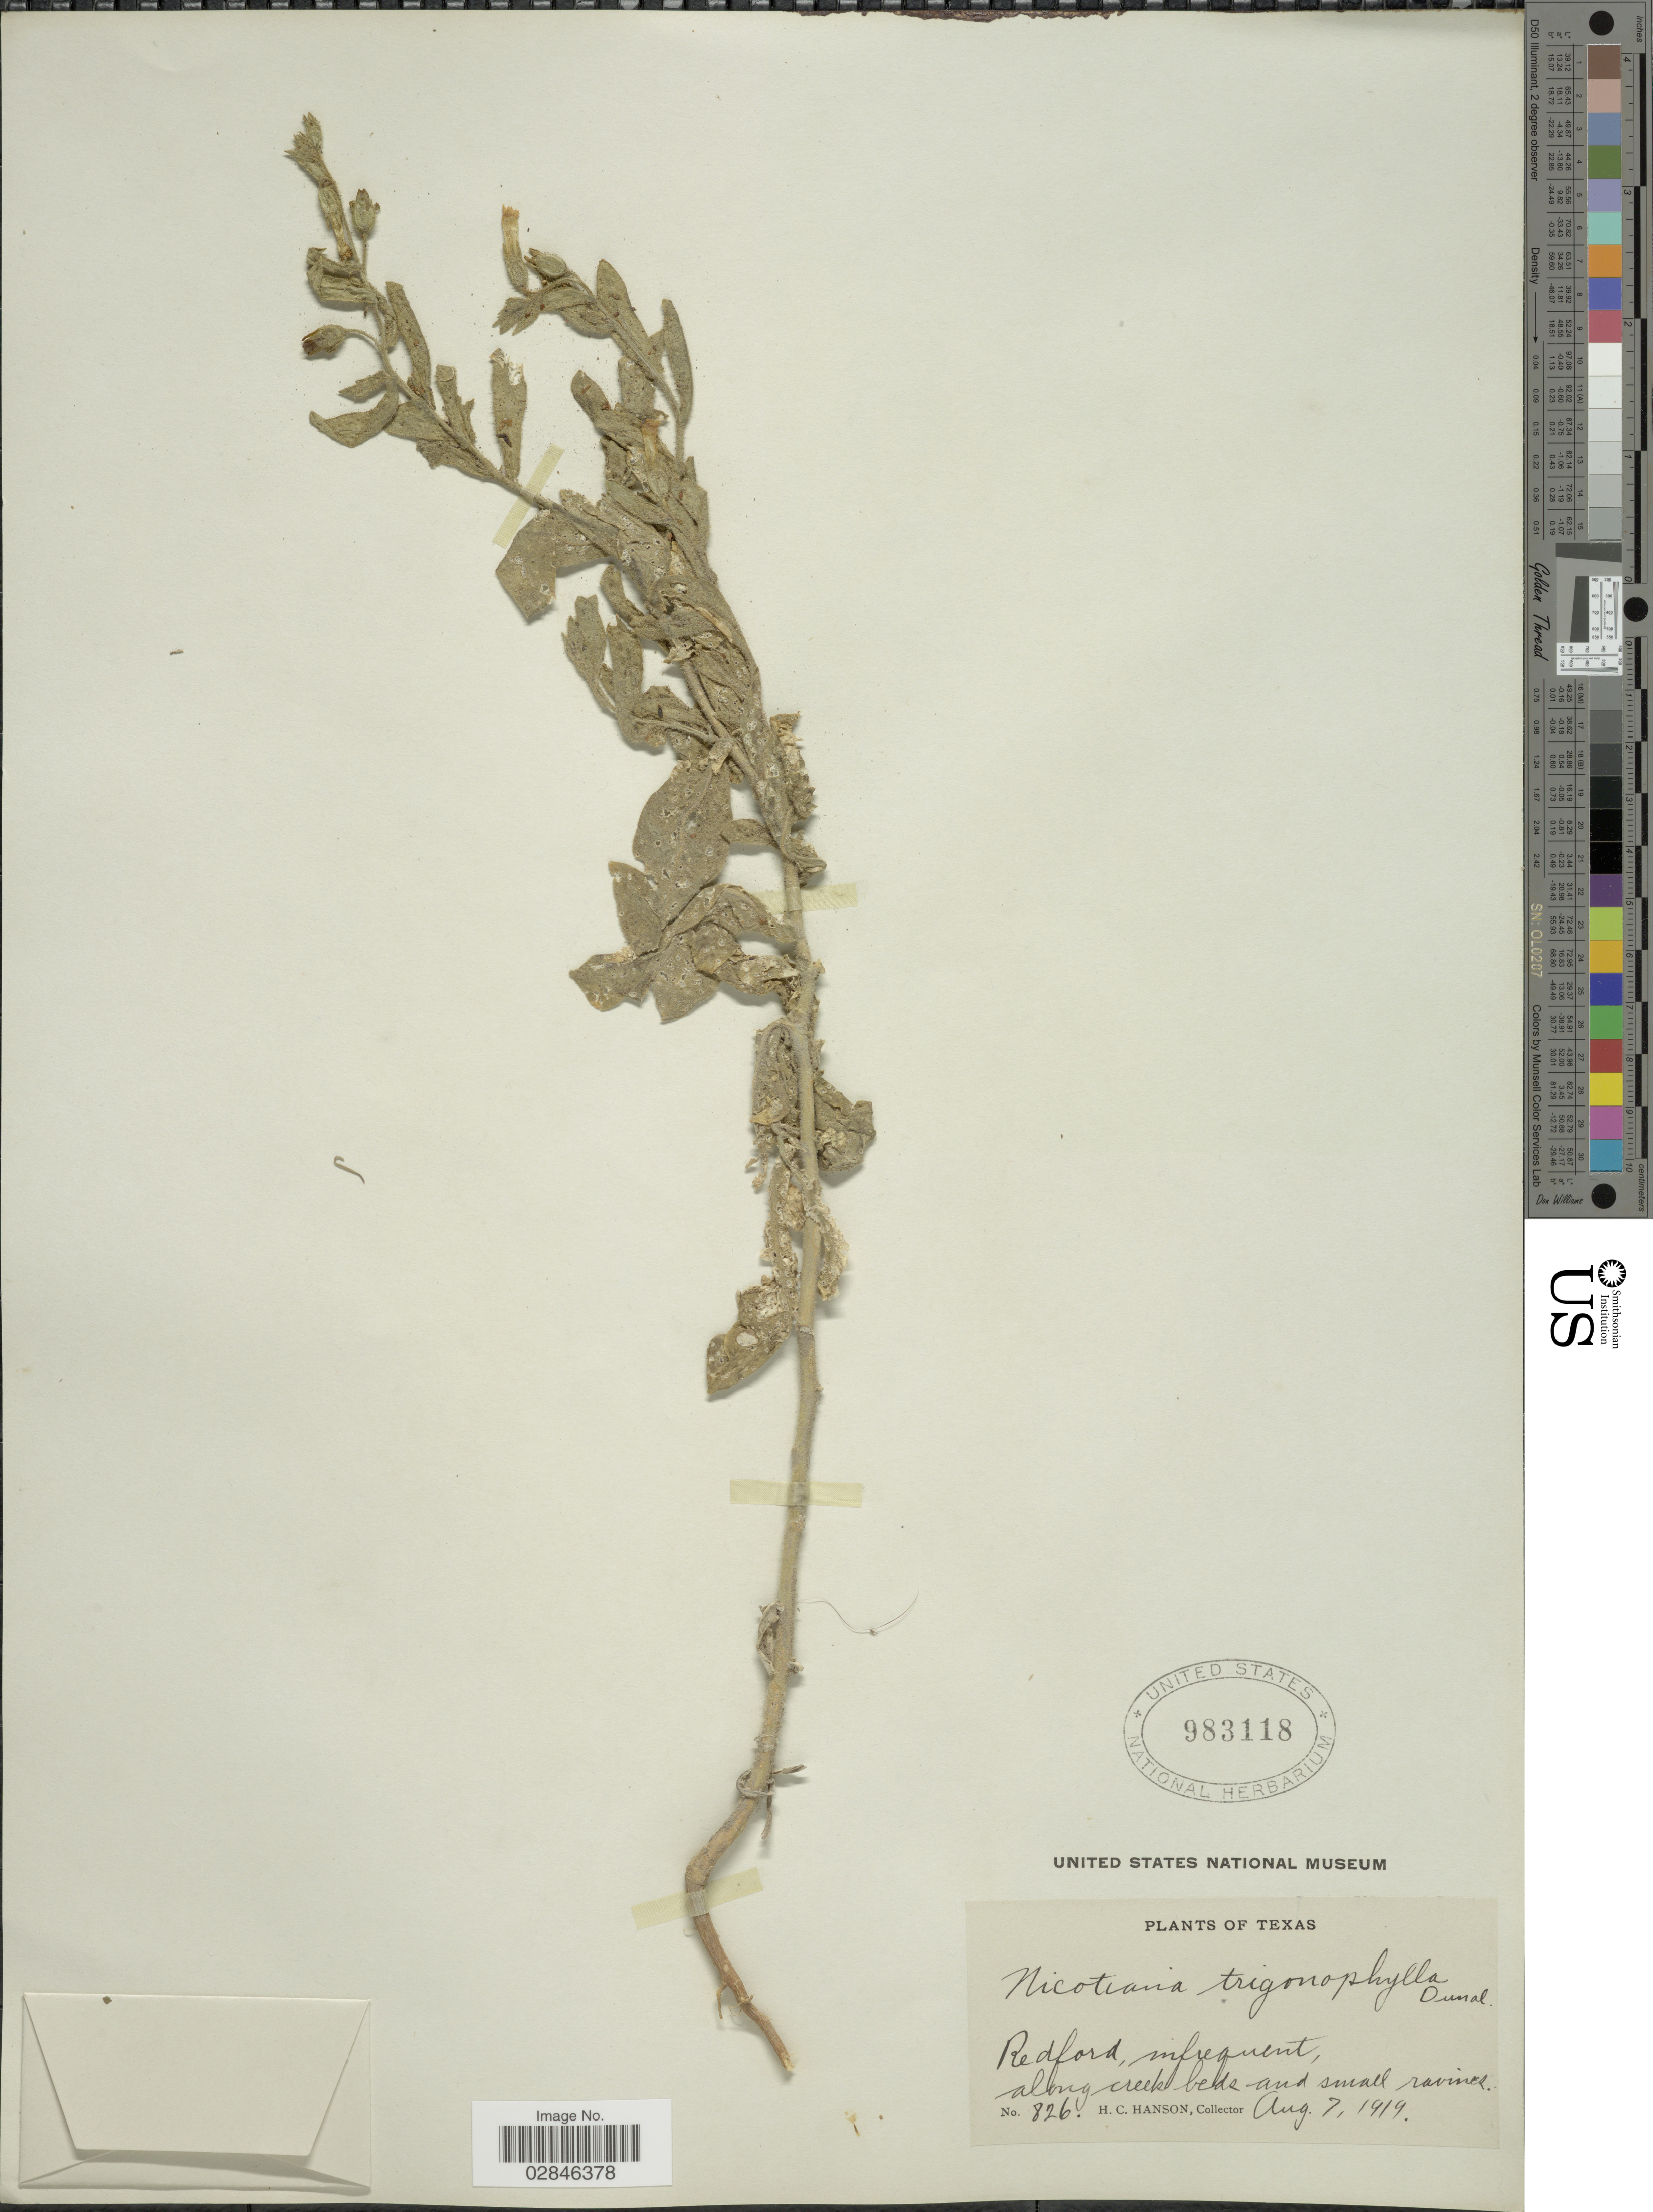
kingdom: Plantae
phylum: Tracheophyta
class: Magnoliopsida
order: Solanales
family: Solanaceae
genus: Nicotiana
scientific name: Nicotiana trigonophylla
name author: Dunal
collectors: H. Hanson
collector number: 826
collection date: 1919-08-07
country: United States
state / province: Texas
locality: Redford.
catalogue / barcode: US 983118